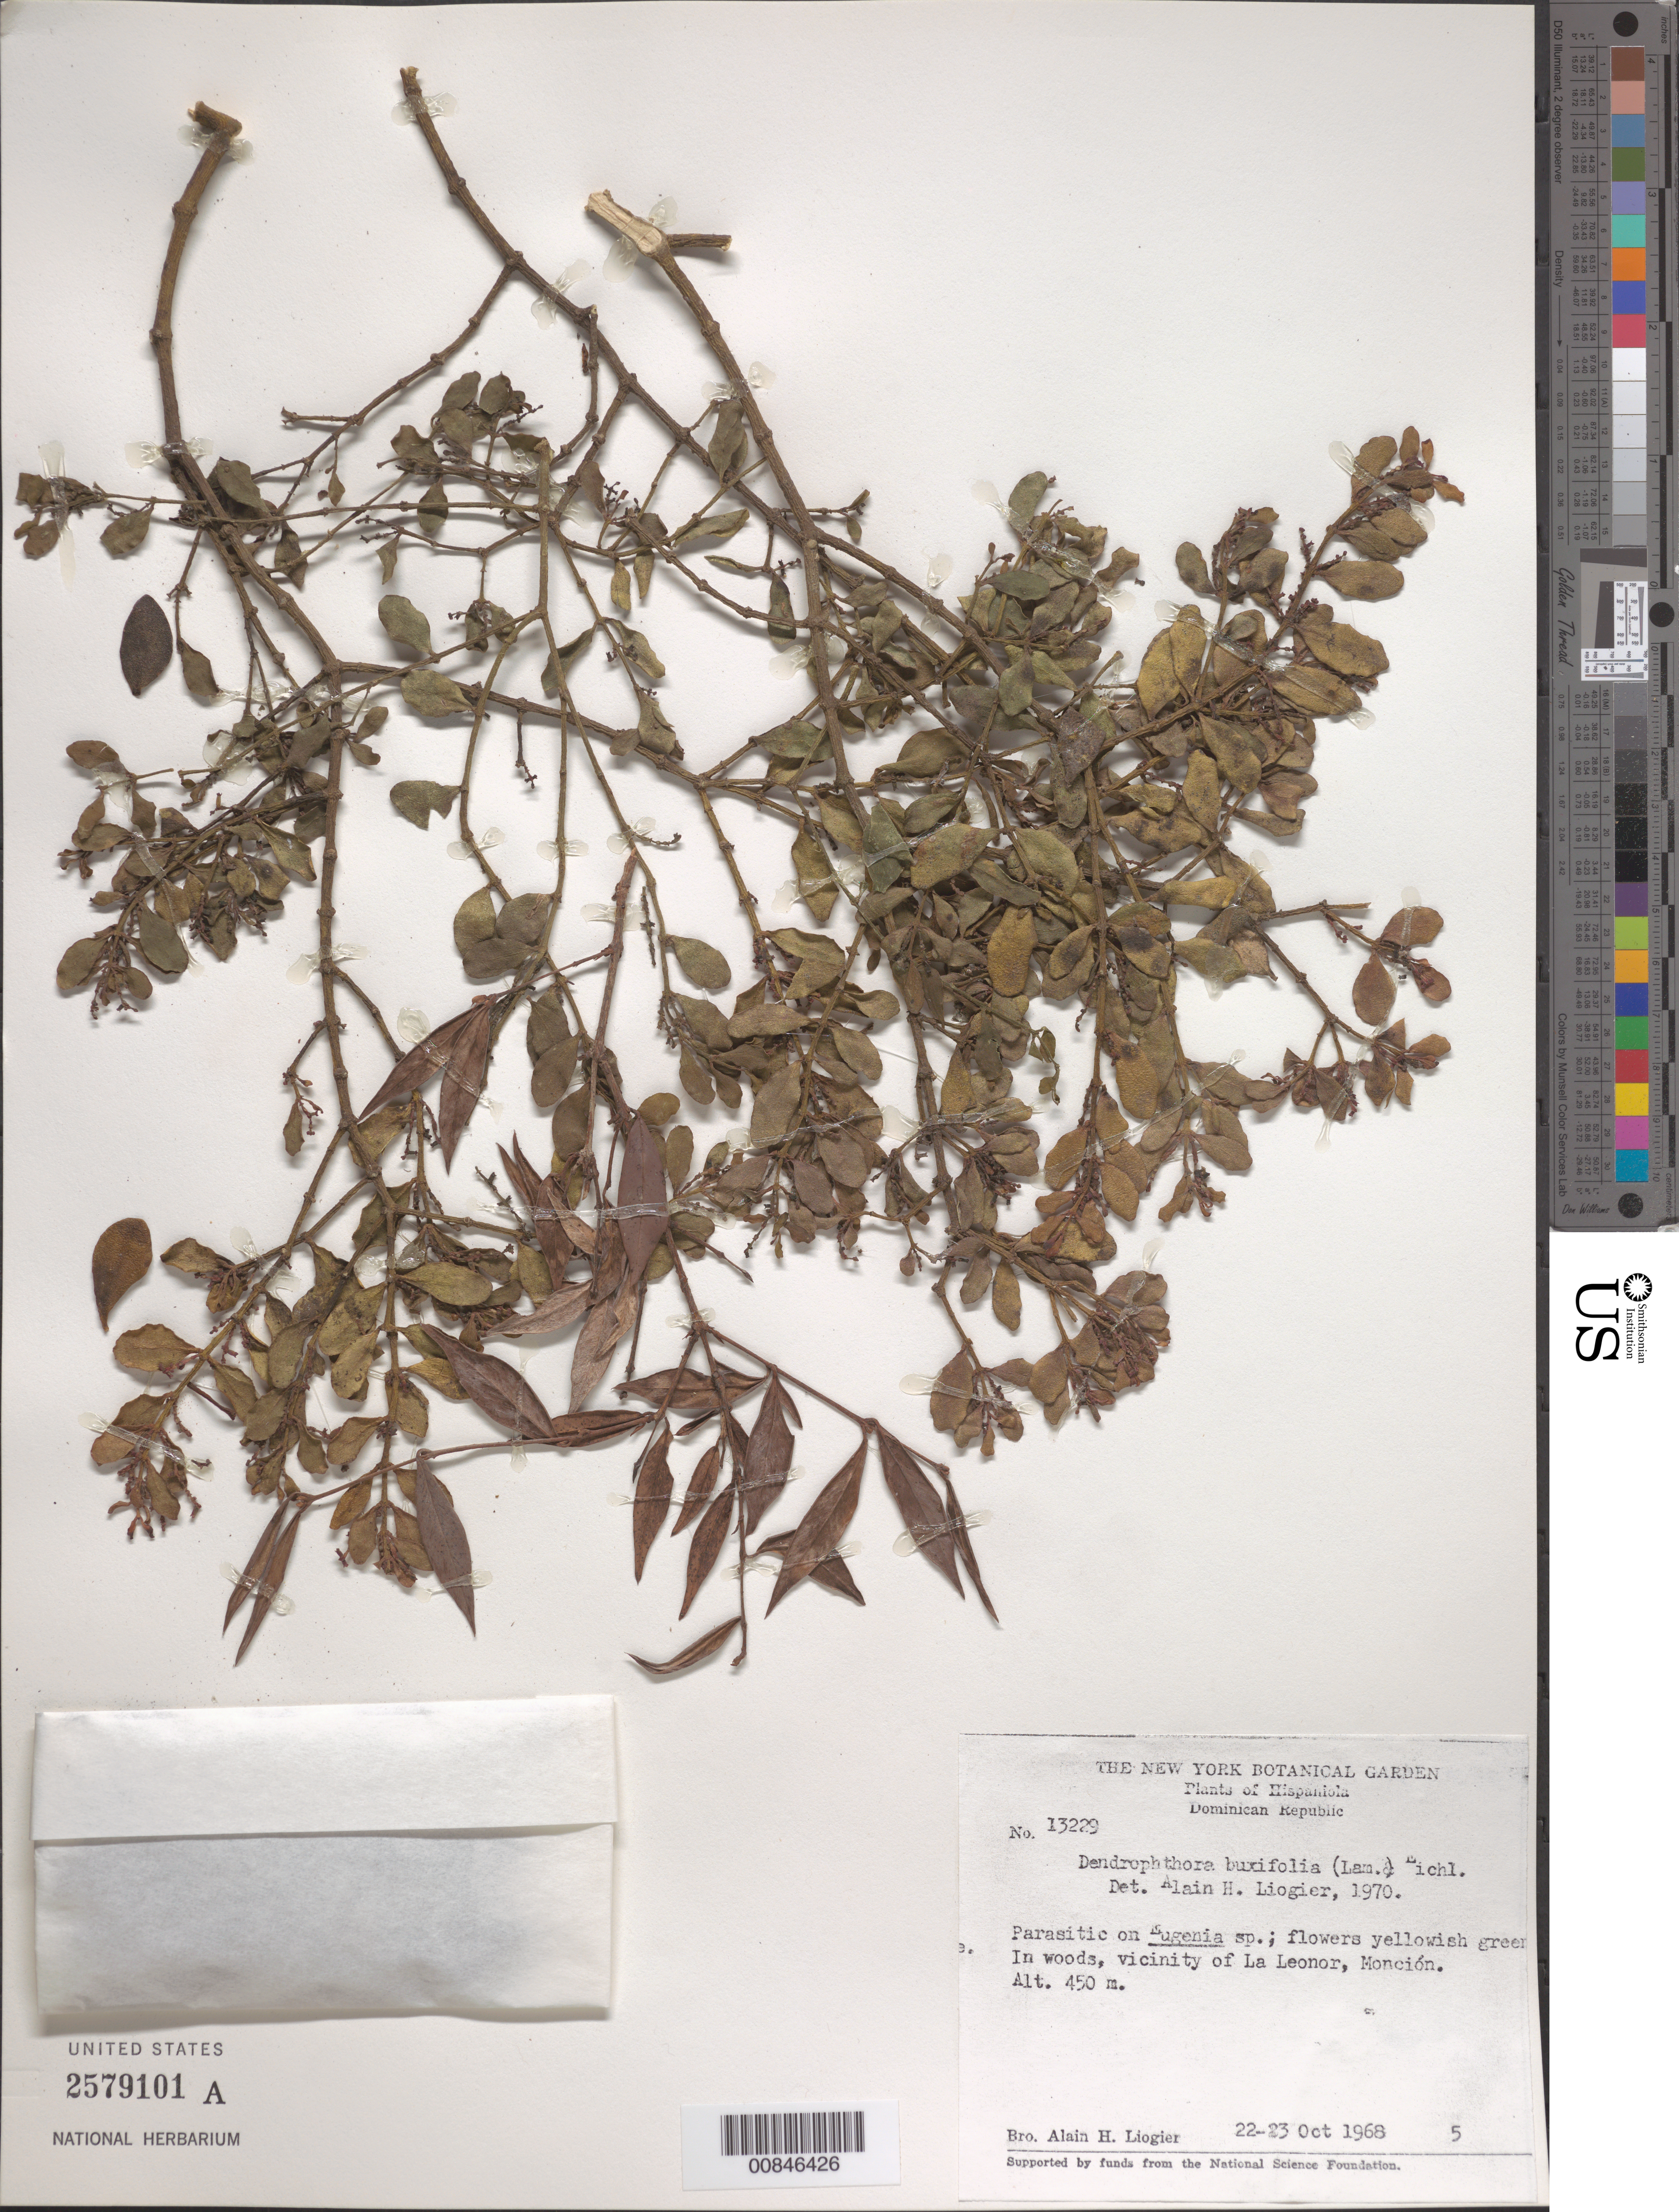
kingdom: Plantae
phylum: Tracheophyta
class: Magnoliopsida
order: Santalales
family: Viscaceae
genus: Dendrophthora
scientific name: Dendrophthora buxifolia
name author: (Lam.) Eichler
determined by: Liogier, Alain H.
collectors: A. H. Liogier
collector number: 13229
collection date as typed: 22 Oct 1968 to 23 Oct 1968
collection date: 1968-10-22/1968-10-23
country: Dominican Republic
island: Hispaniola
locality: Vicinity of La Leonor, Monción.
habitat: On Eugenia sp. In woods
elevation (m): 450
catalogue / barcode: US 2579101A